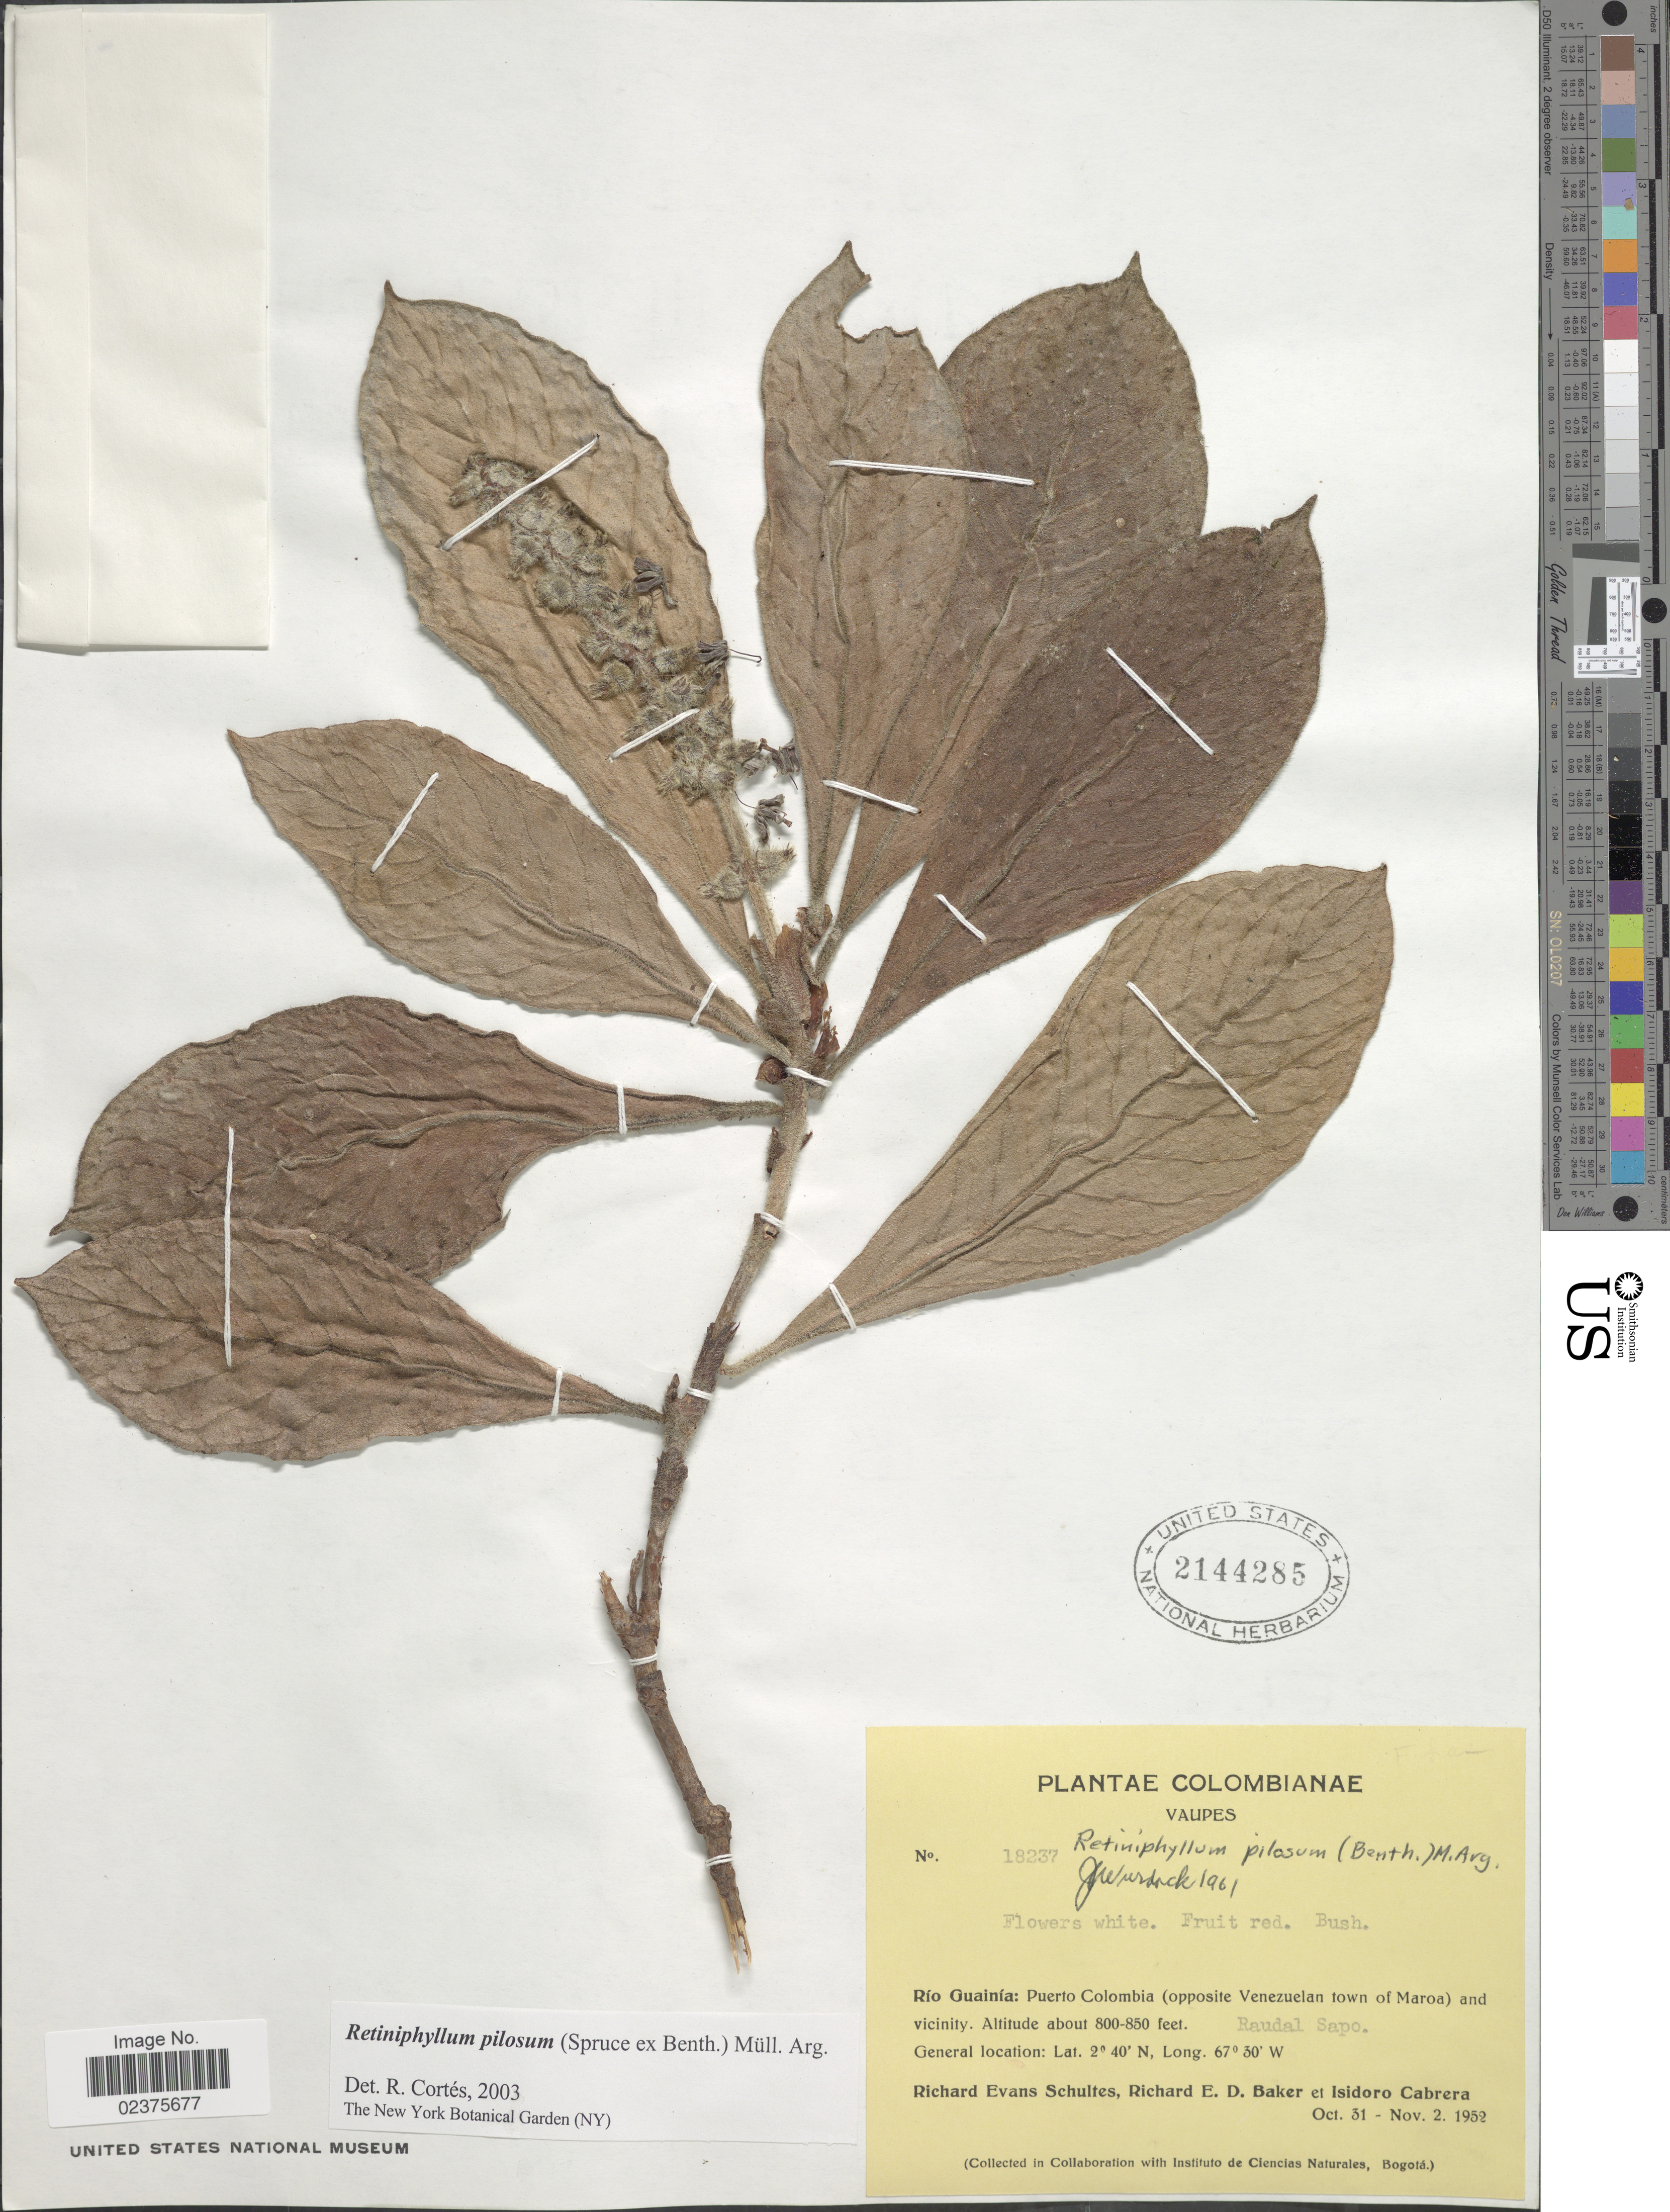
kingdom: Plantae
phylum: Tracheophyta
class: Magnoliopsida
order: Gentianales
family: Rubiaceae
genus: Retiniphyllum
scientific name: Retiniphyllum pilosum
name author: (Spruce ex Benth.) Müll. Arg.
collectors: R. E. Schultes, R. E. D. Baker & I. Cabrera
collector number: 18237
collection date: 1952-10-31/1952-11-02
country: Colombia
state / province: Vaupés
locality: Río Guainía: Puerto Colombia (opposite Venezuelan town of Maroa) and vicinity. Raudal Sapo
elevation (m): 244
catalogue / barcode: US 2144285